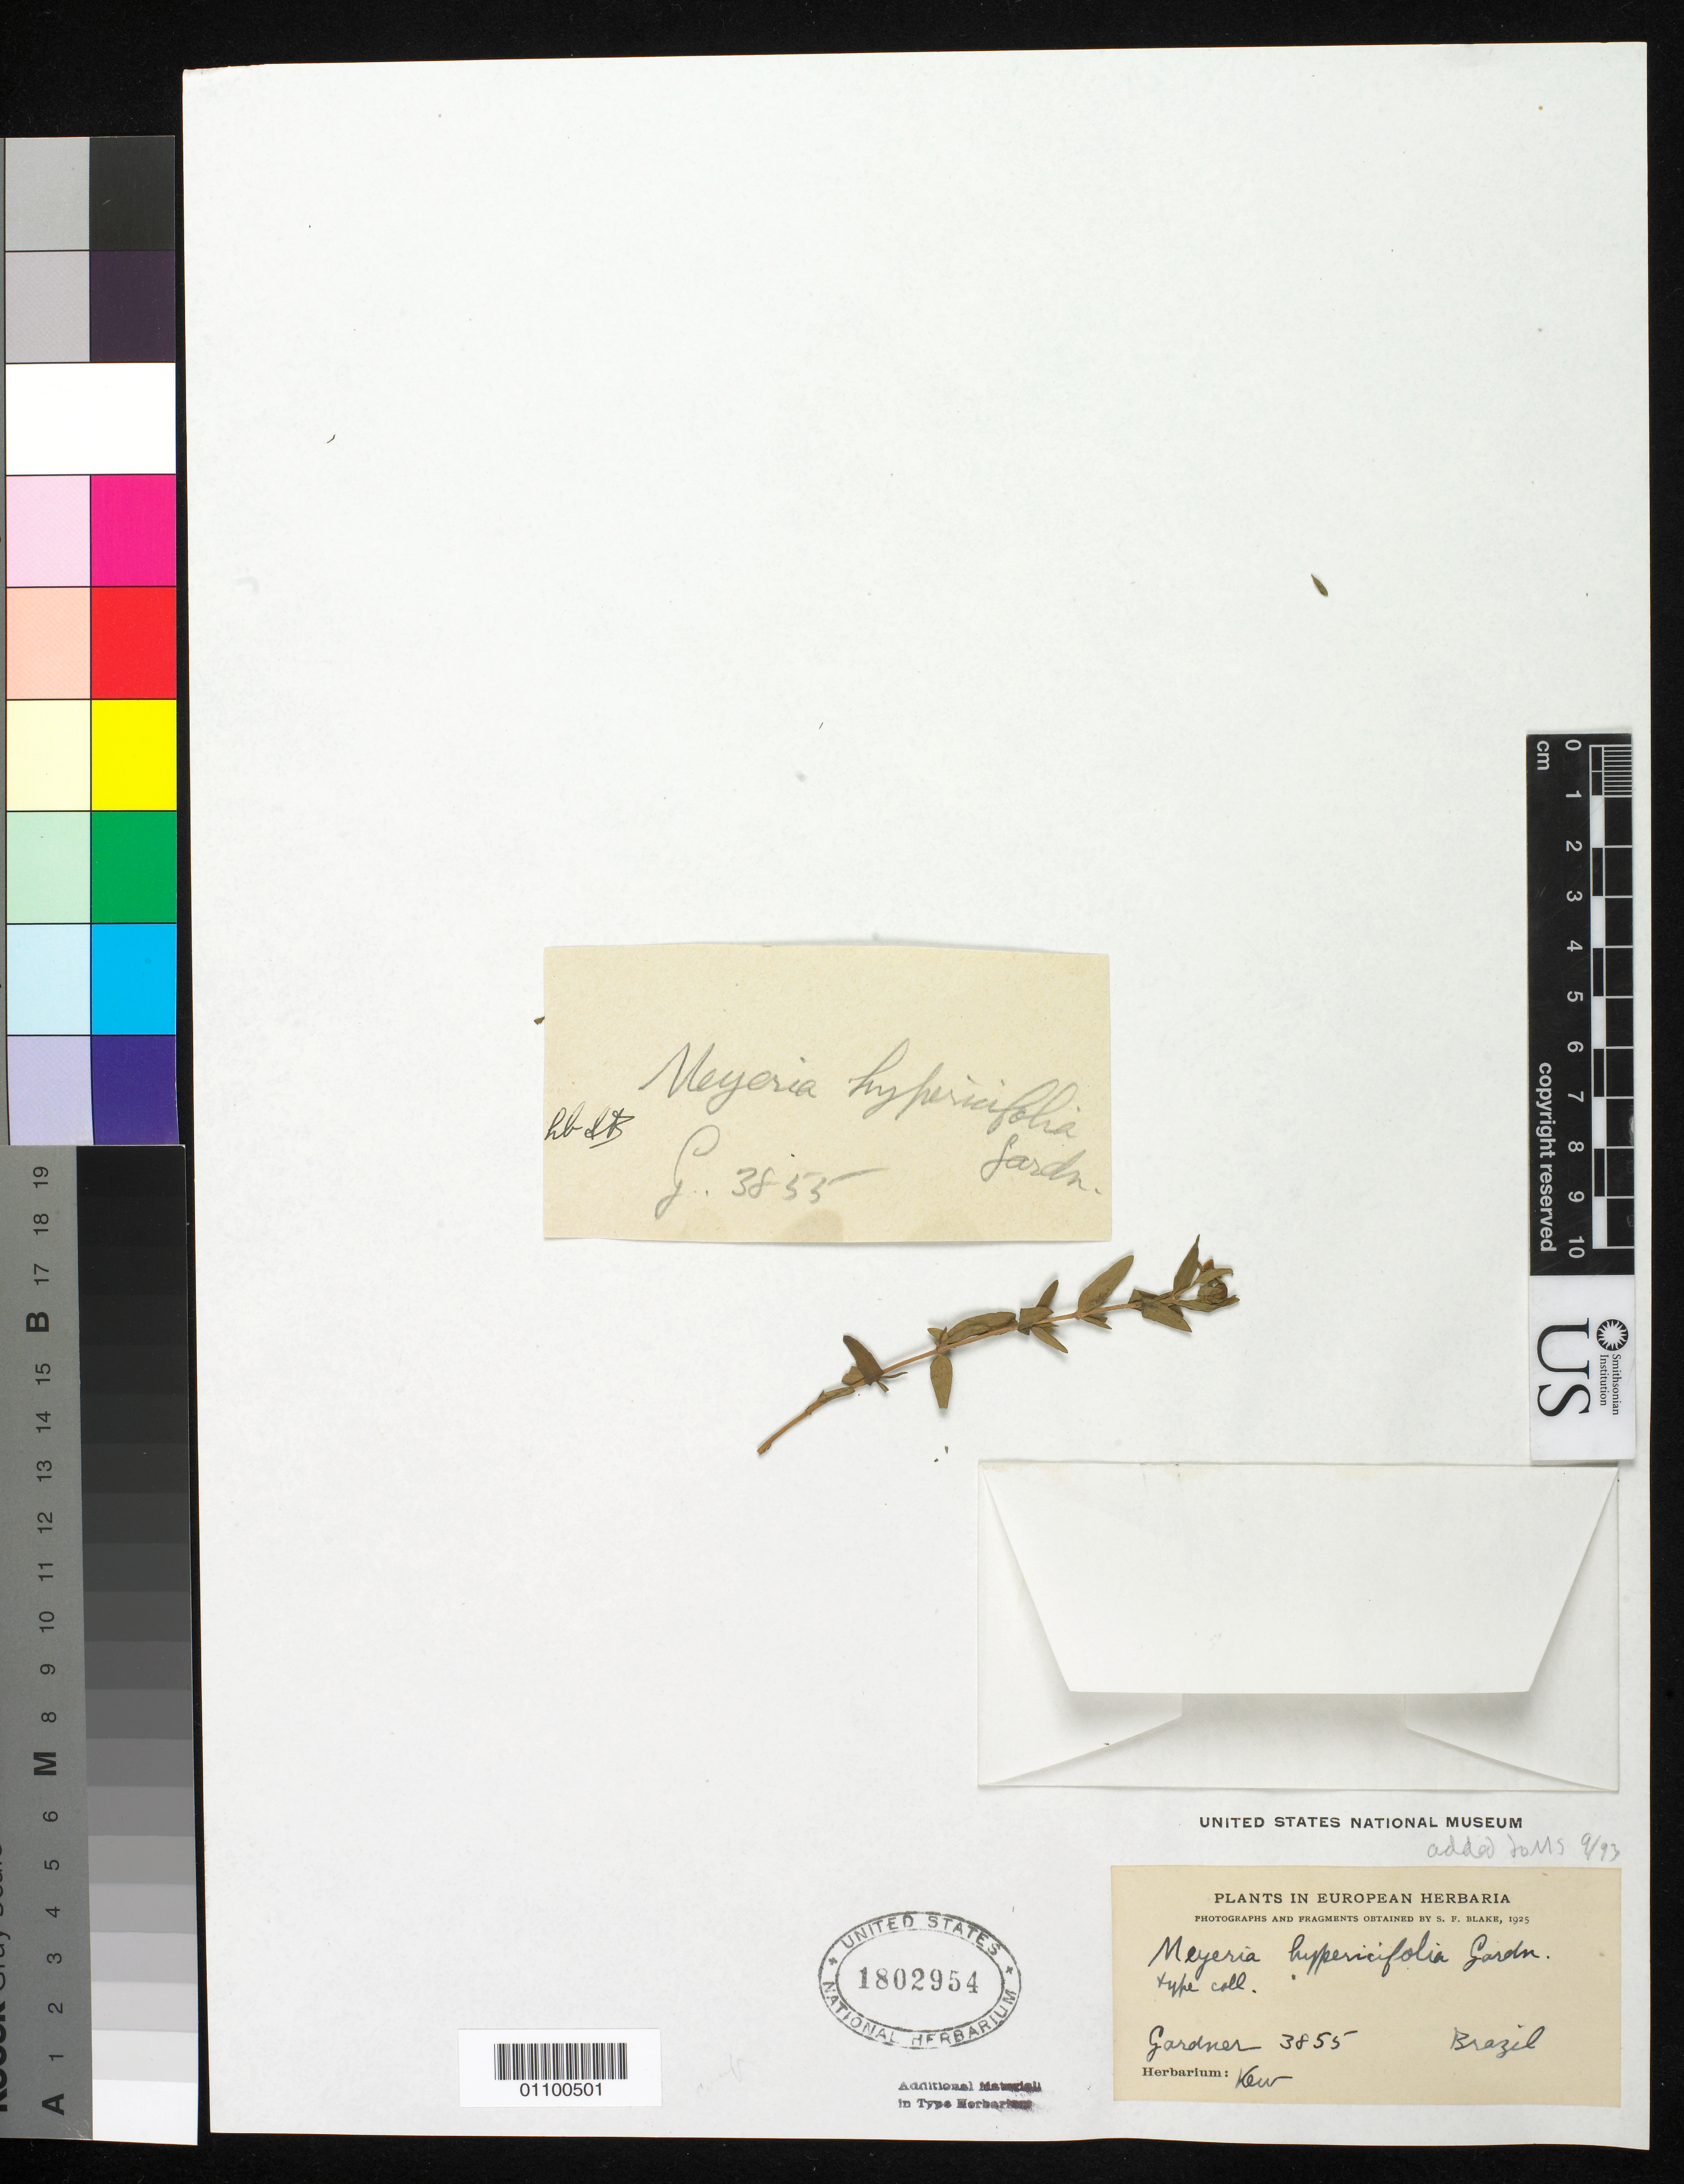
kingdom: Plantae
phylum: Tracheophyta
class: Magnoliopsida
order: Asterales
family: Asteraceae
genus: Meyeria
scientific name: Meyeria hypericifolia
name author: Gardner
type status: Isotype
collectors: G. Gardner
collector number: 3855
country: Brazil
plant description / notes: Fragments from Kew herbarium.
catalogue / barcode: US 1802954